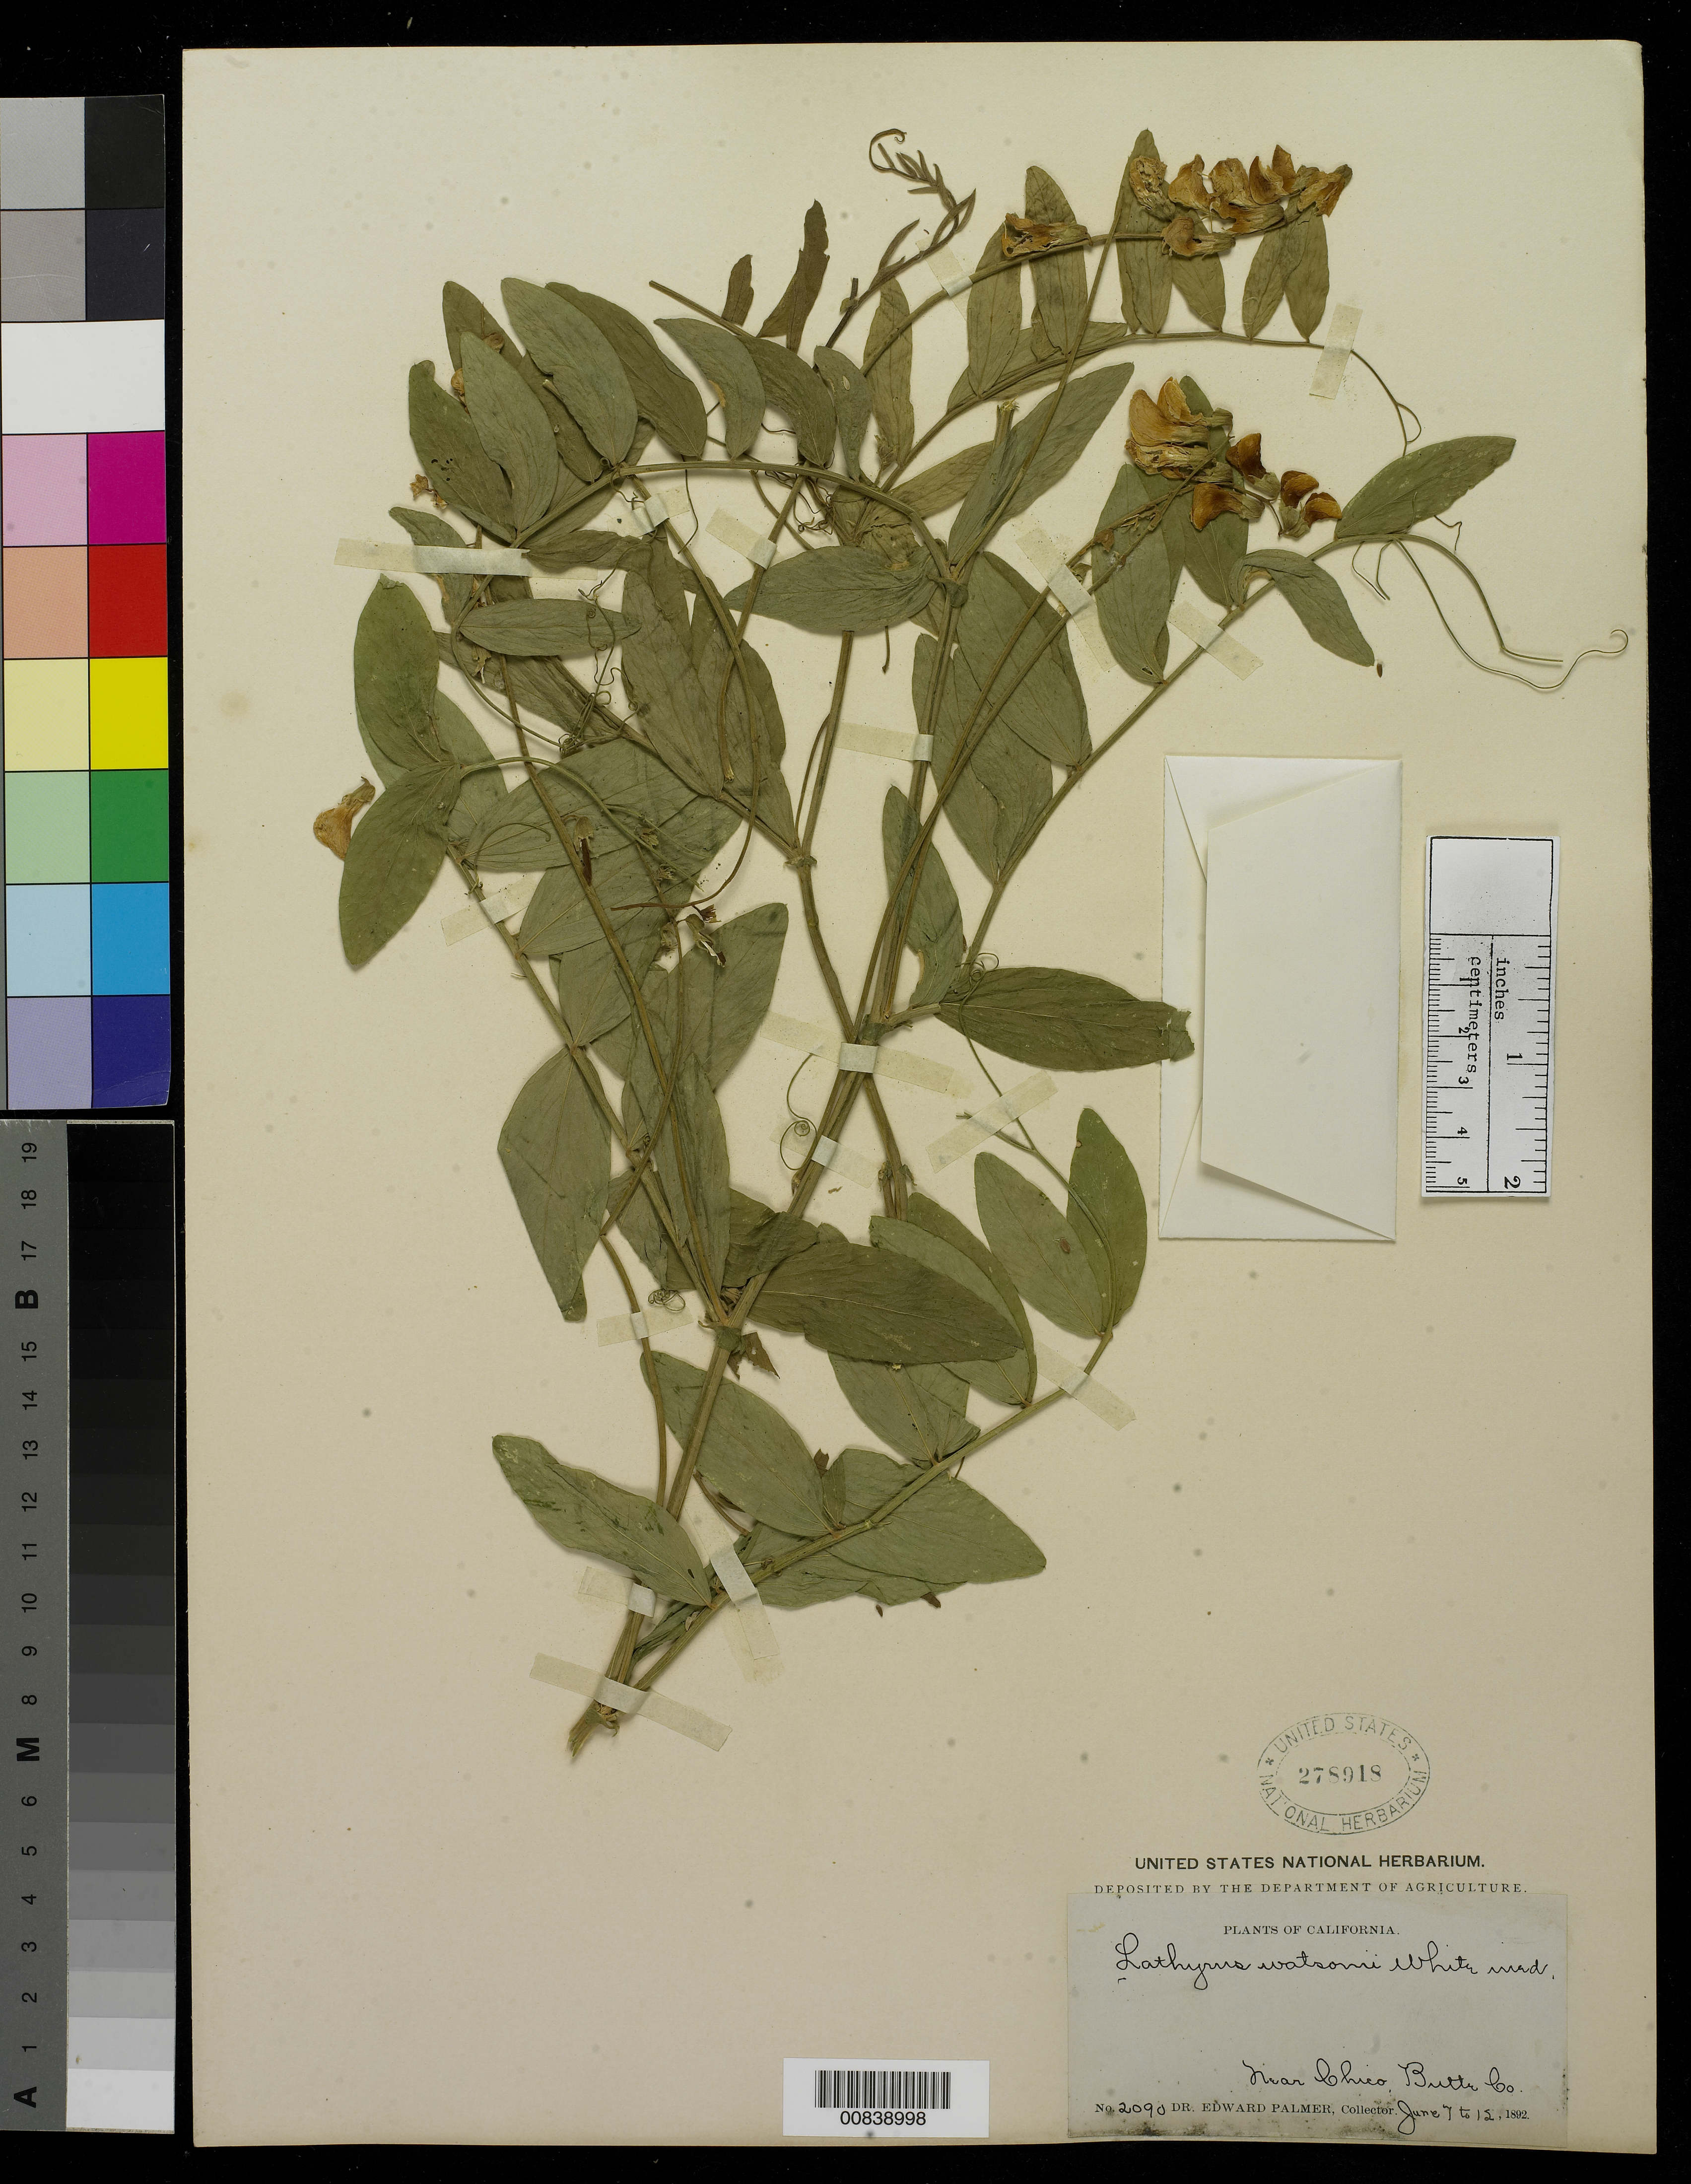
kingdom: Plantae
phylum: Tracheophyta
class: Magnoliopsida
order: Fabales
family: Fabaceae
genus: Lathyrus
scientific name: Lathyrus watsonii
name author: T.G. White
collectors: E. Palmer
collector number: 2090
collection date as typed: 07 Jun 1892 to 12 Jun 1892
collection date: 1892-06-07/1892-06-12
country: United States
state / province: California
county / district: Butte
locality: Near Chico, Butte County, California.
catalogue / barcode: US 278918